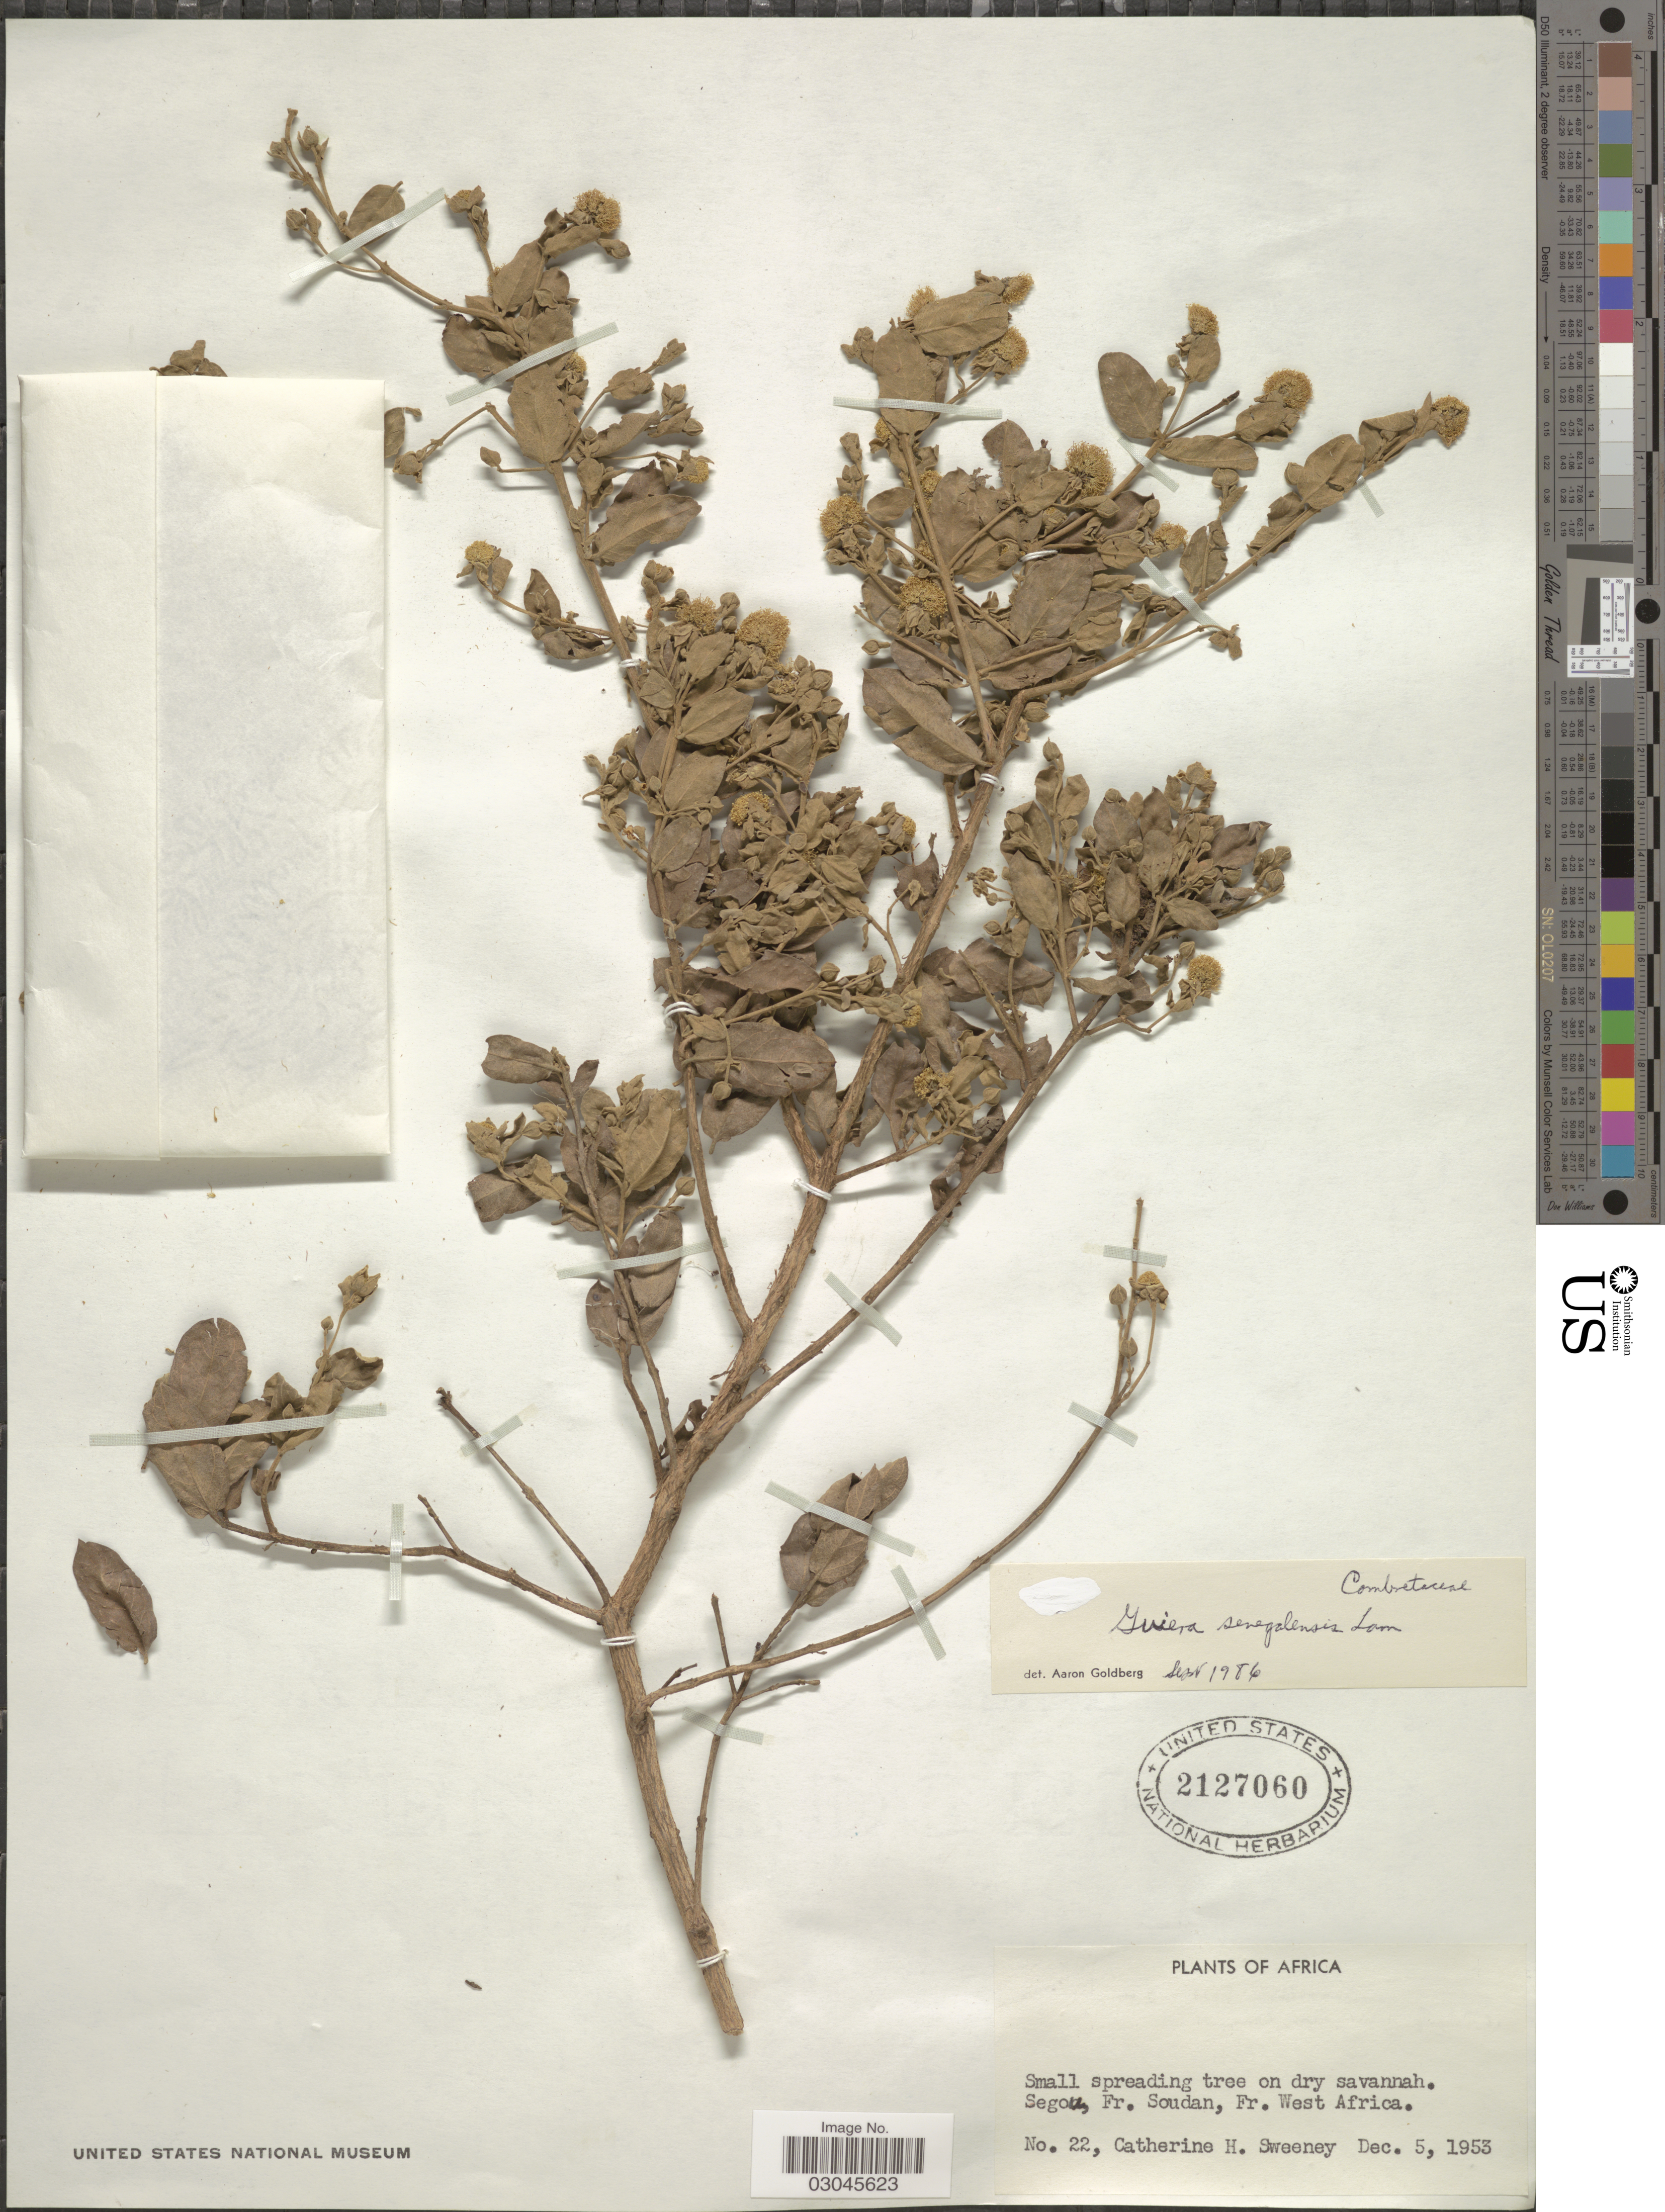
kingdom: Plantae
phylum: Tracheophyta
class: Magnoliopsida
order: Myrtales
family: Combretaceae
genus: Guiera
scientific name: Guiera senegalensis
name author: J.F. Gmel.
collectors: C. Sweeney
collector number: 22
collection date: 1953-12-05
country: Mali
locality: Segou, Fr. Soudan, Fr. West Africa.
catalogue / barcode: US 2127060